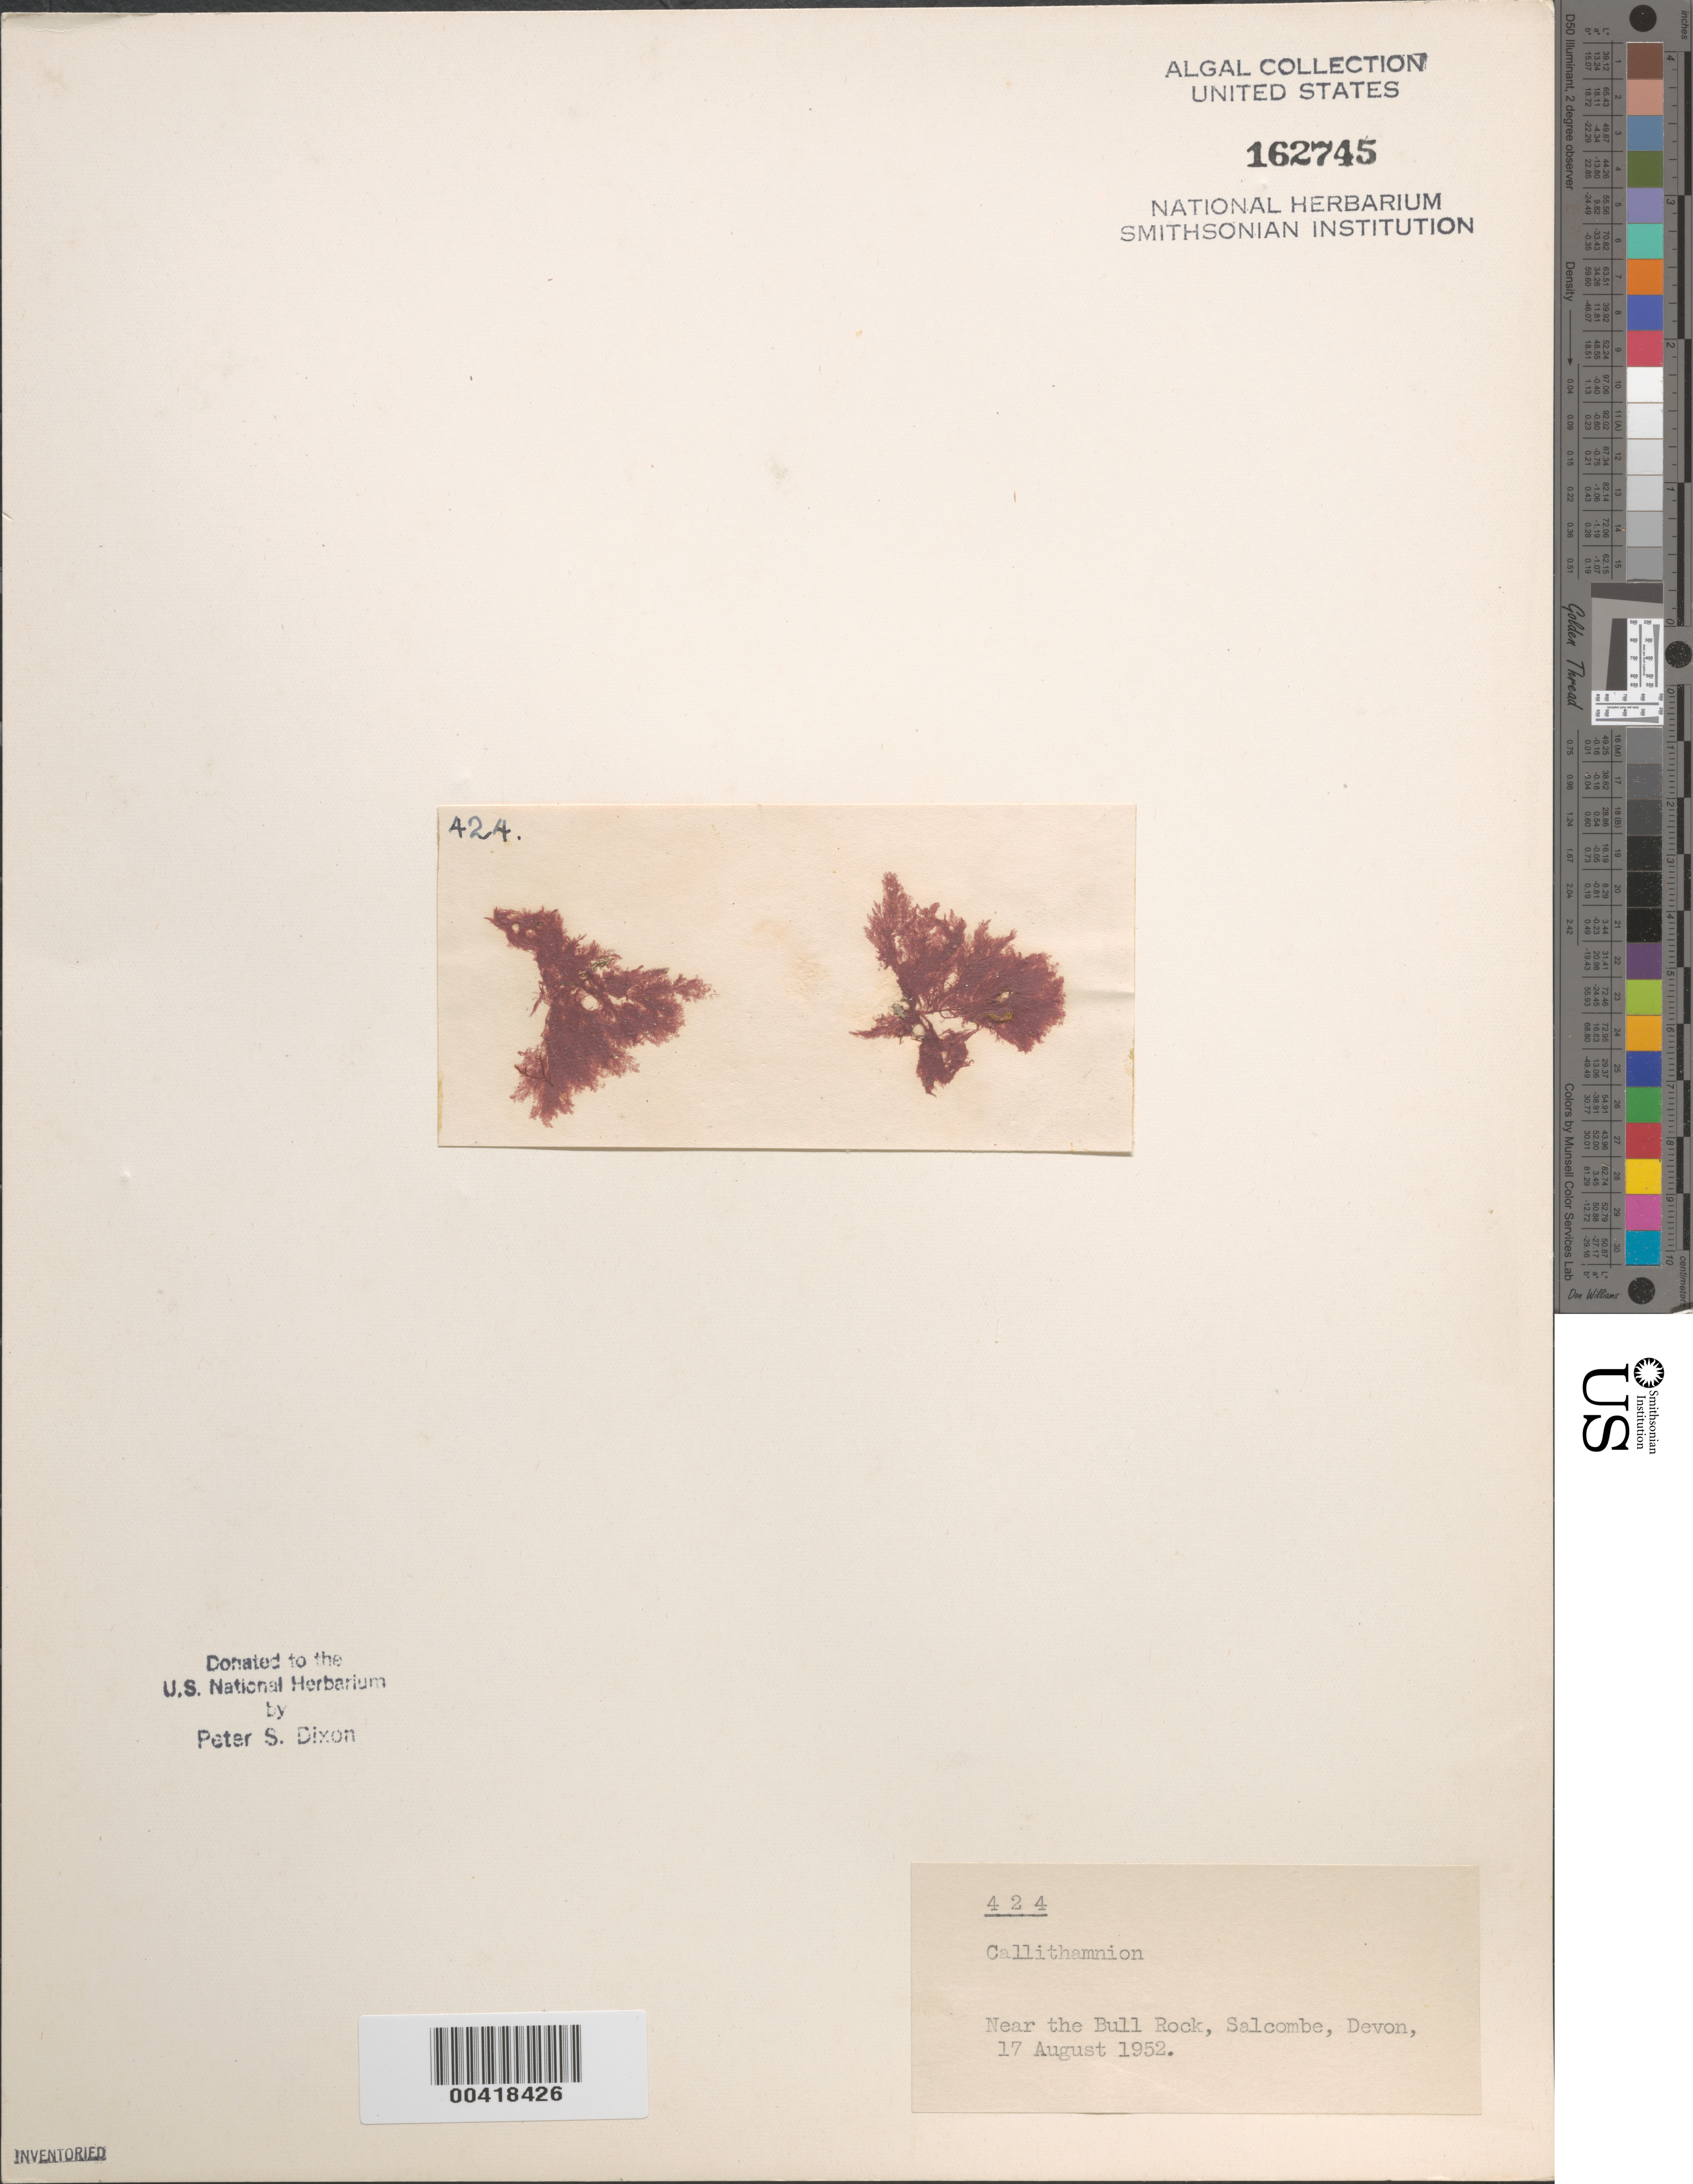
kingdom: Plantae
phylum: Rhodophyta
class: Florideophyceae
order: Ceramiales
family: Callithamniaceae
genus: Callithamnion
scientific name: Callithamnion sp.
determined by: Dixon, P. S.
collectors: P. S. Dixon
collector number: PSD 424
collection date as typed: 17 Aug 1952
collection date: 1952-08-17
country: United Kingdom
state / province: England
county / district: Devon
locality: Salcombe, near The Bull Rock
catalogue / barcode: US 162745